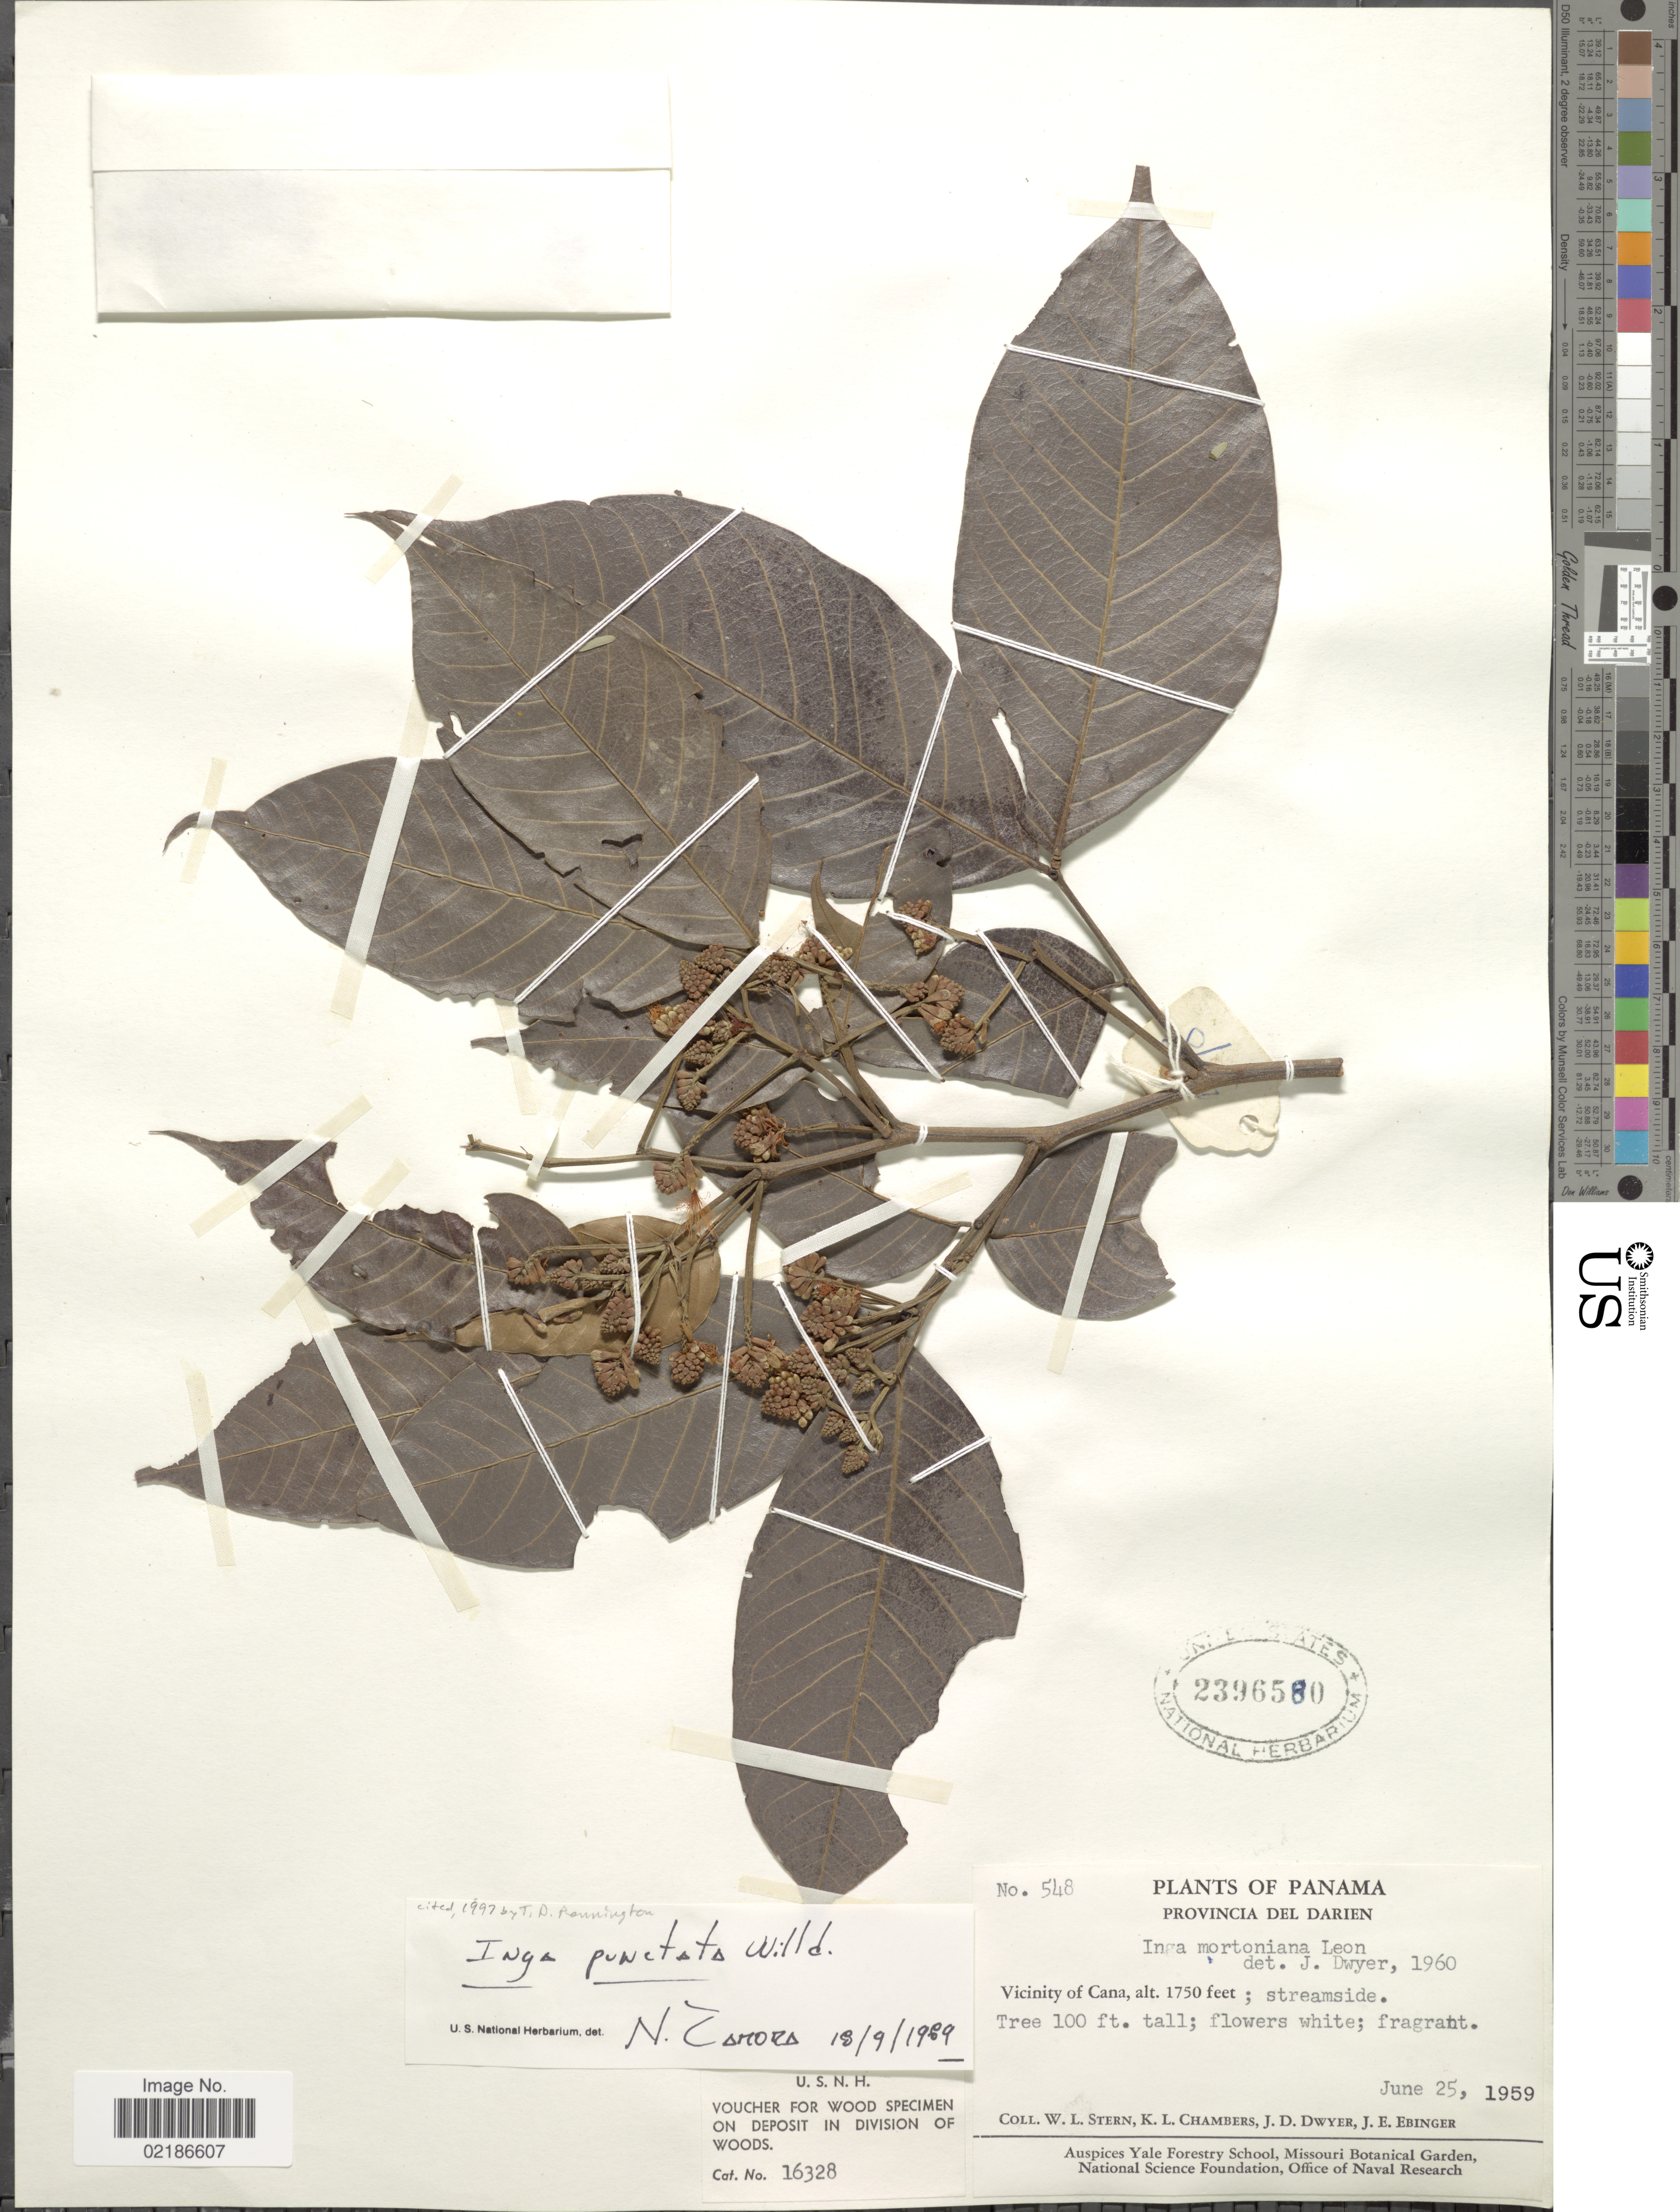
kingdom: Plantae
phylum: Tracheophyta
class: Magnoliopsida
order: Fabales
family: Fabaceae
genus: Inga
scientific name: Inga punctata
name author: Willd.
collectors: W. L. Stern, K. Chambers, J. D. Dwyer & J. Ebinger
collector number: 548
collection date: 1959-06-25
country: Panama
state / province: Darién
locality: Vicinity of Cana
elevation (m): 533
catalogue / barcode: US 2396580